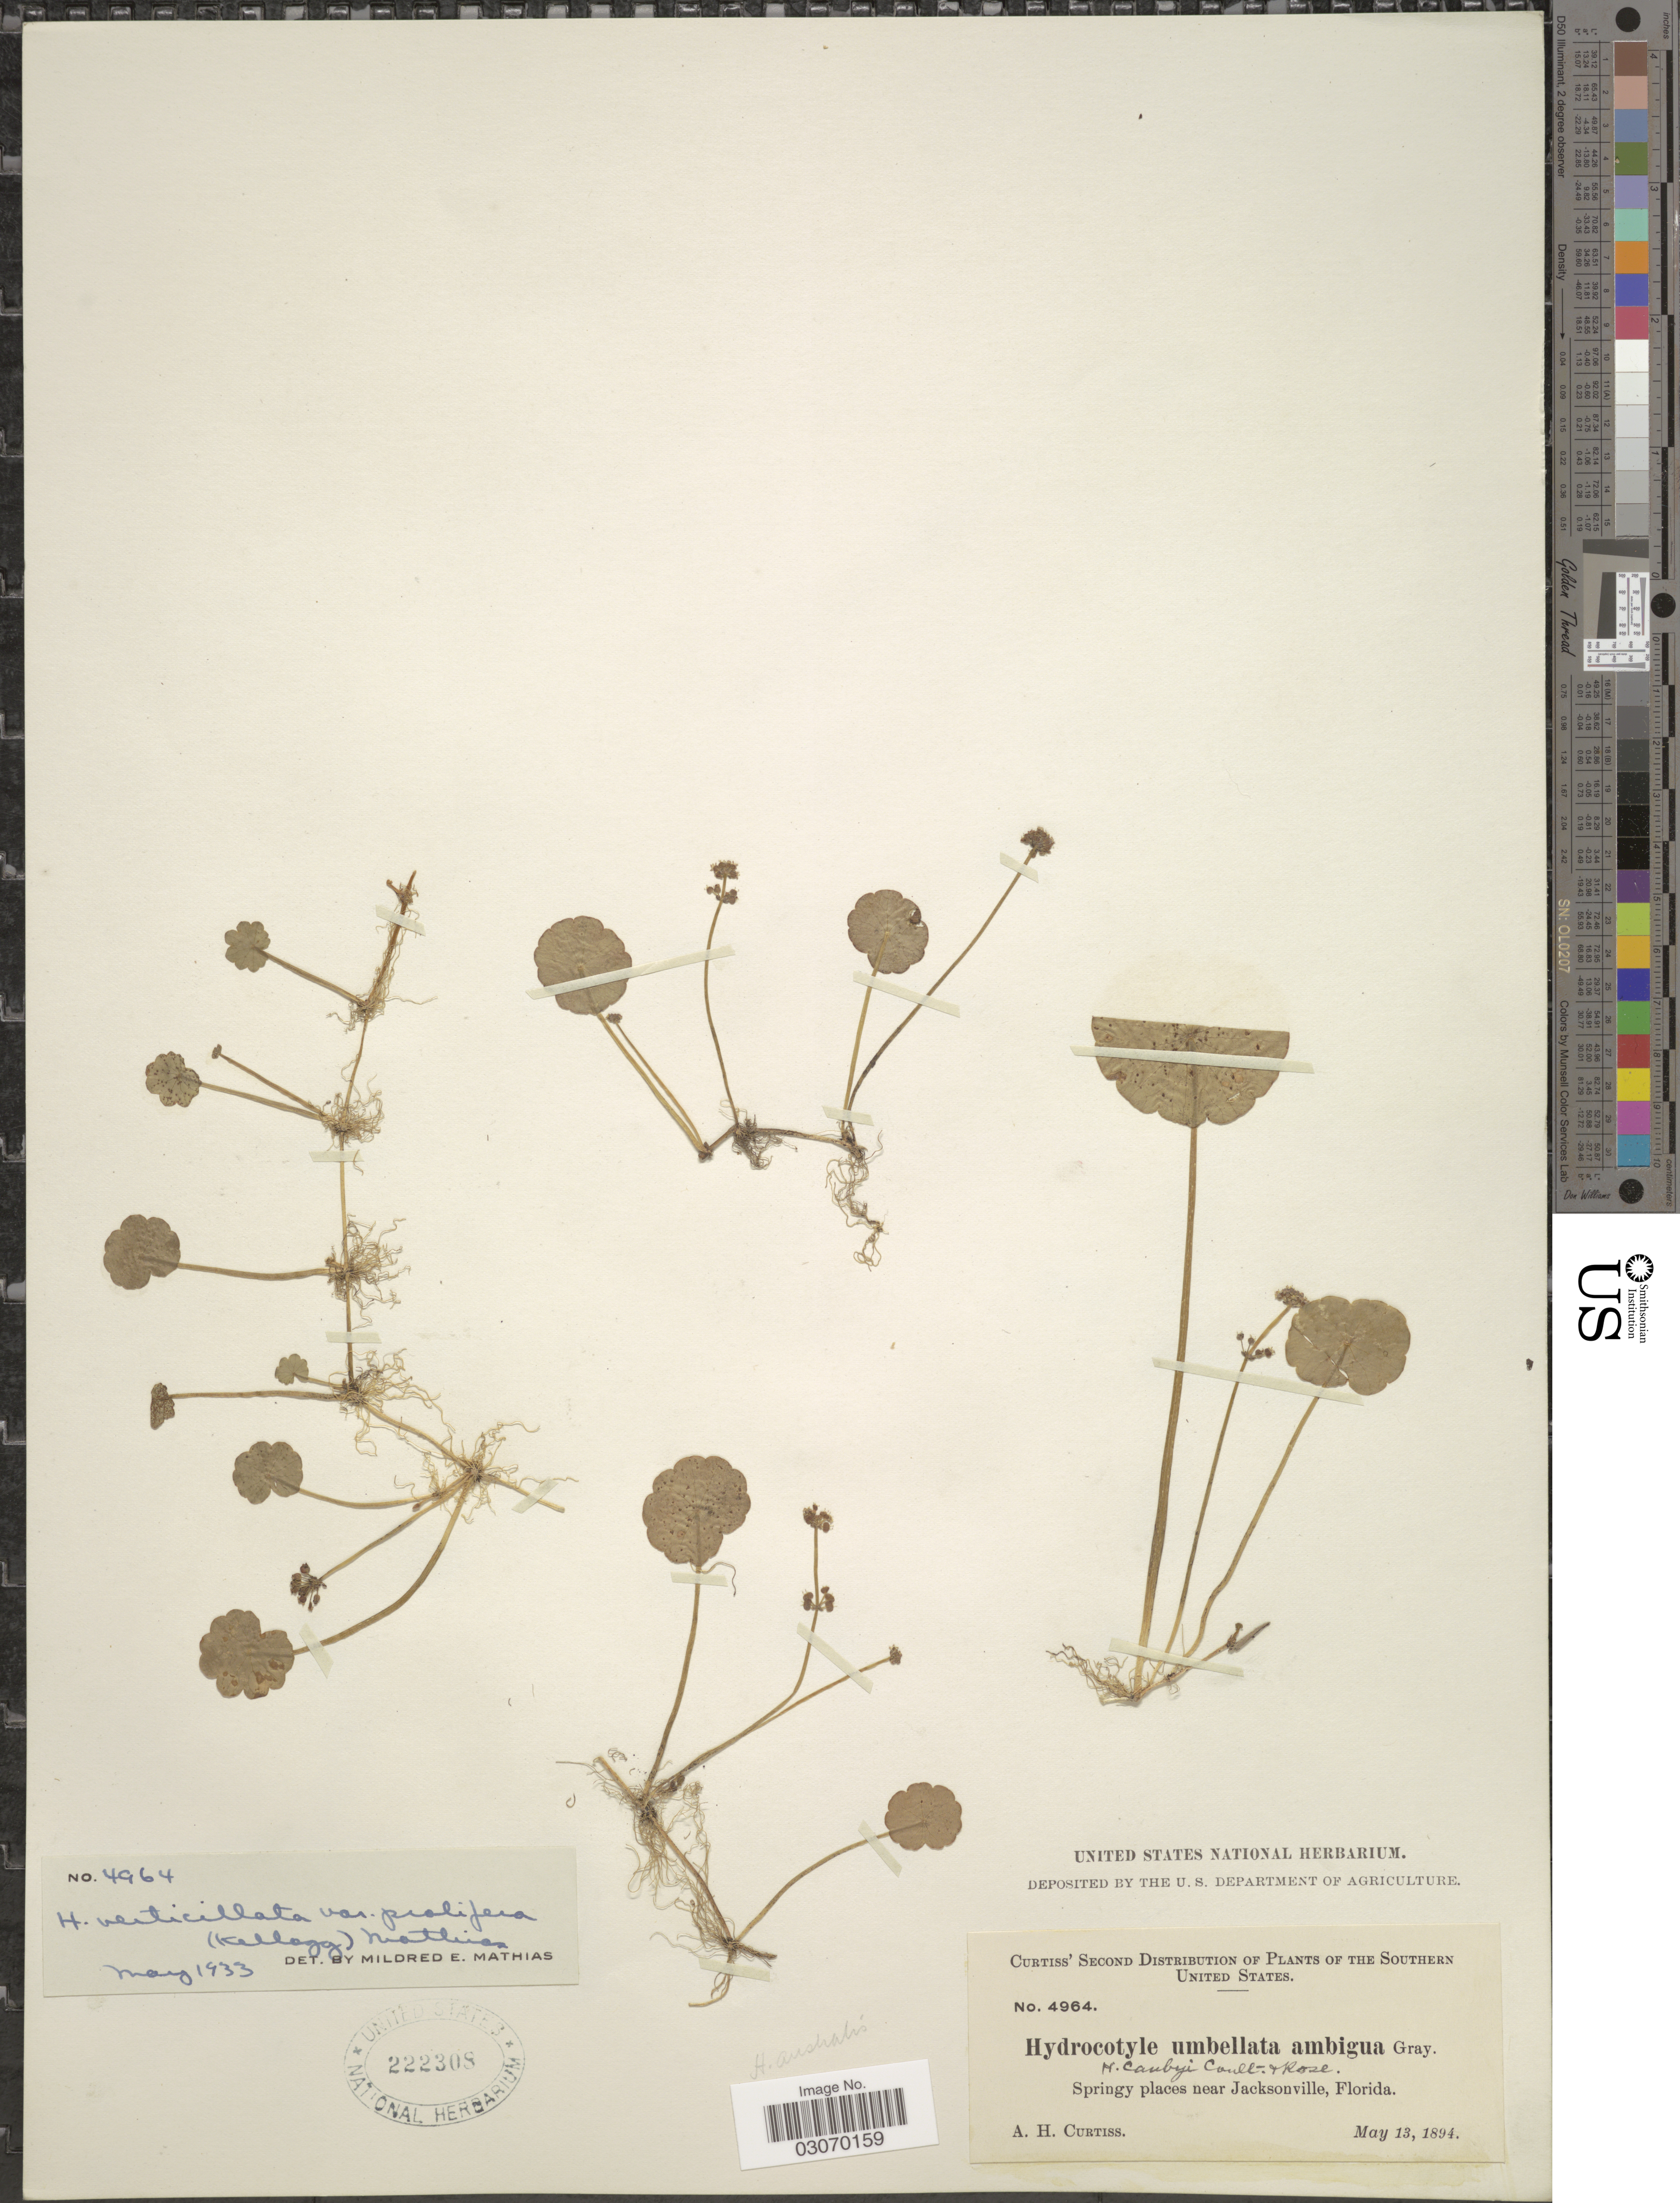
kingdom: Plantae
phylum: Tracheophyta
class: Magnoliopsida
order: Apiales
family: Araliaceae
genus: Hydrocotyle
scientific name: Hydrocotyle verticillata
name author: Thunb.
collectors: A. H. Curtiss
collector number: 4964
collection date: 1894-05-13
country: United States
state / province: Florida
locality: Southern United States. Near Jacksonville.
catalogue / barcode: US 222308